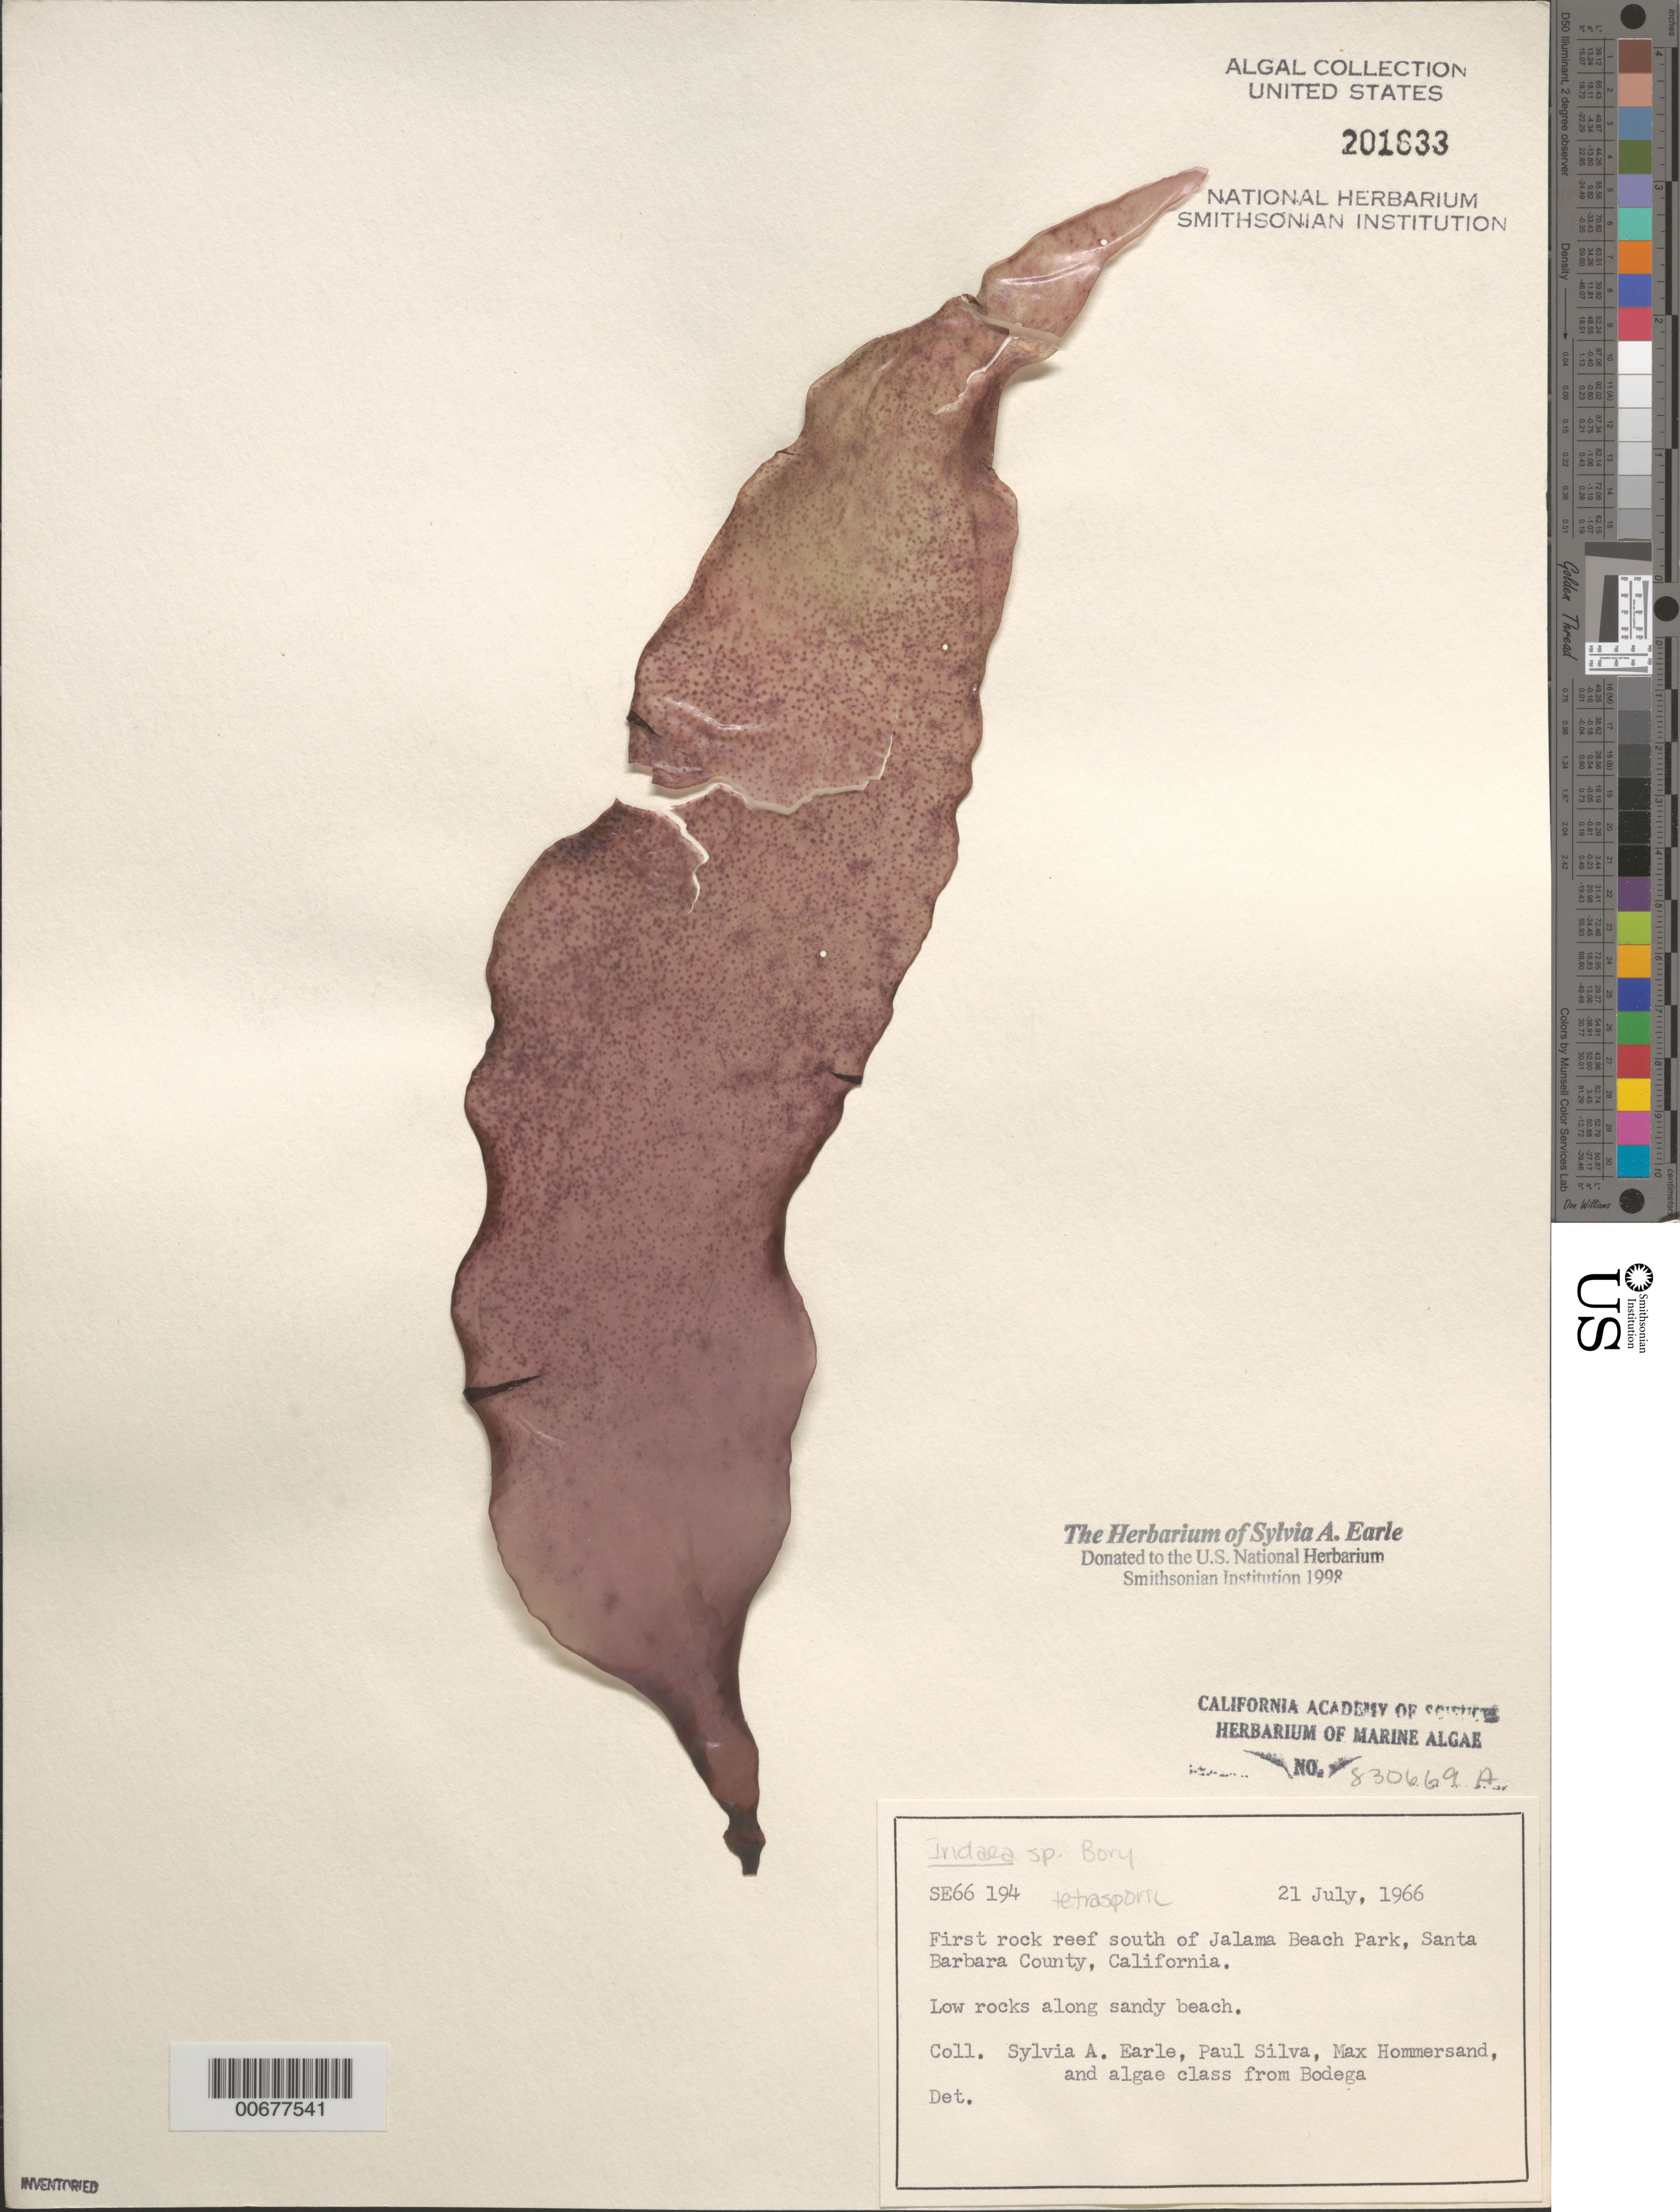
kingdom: Plantae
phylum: Rhodophyta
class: Florideophyceae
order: Gigartinales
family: Gigartinaceae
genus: Iridaea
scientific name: Iridaea sp.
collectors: S. A. Earle, P. C. Silva, M. H. Hommersand & Bodega Algae Class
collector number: SE 66194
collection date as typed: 21 Jul 1966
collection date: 1966-07-21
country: United States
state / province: California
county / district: Santa Barbara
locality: Reef south of Jalama Beach Park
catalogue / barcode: US 201633